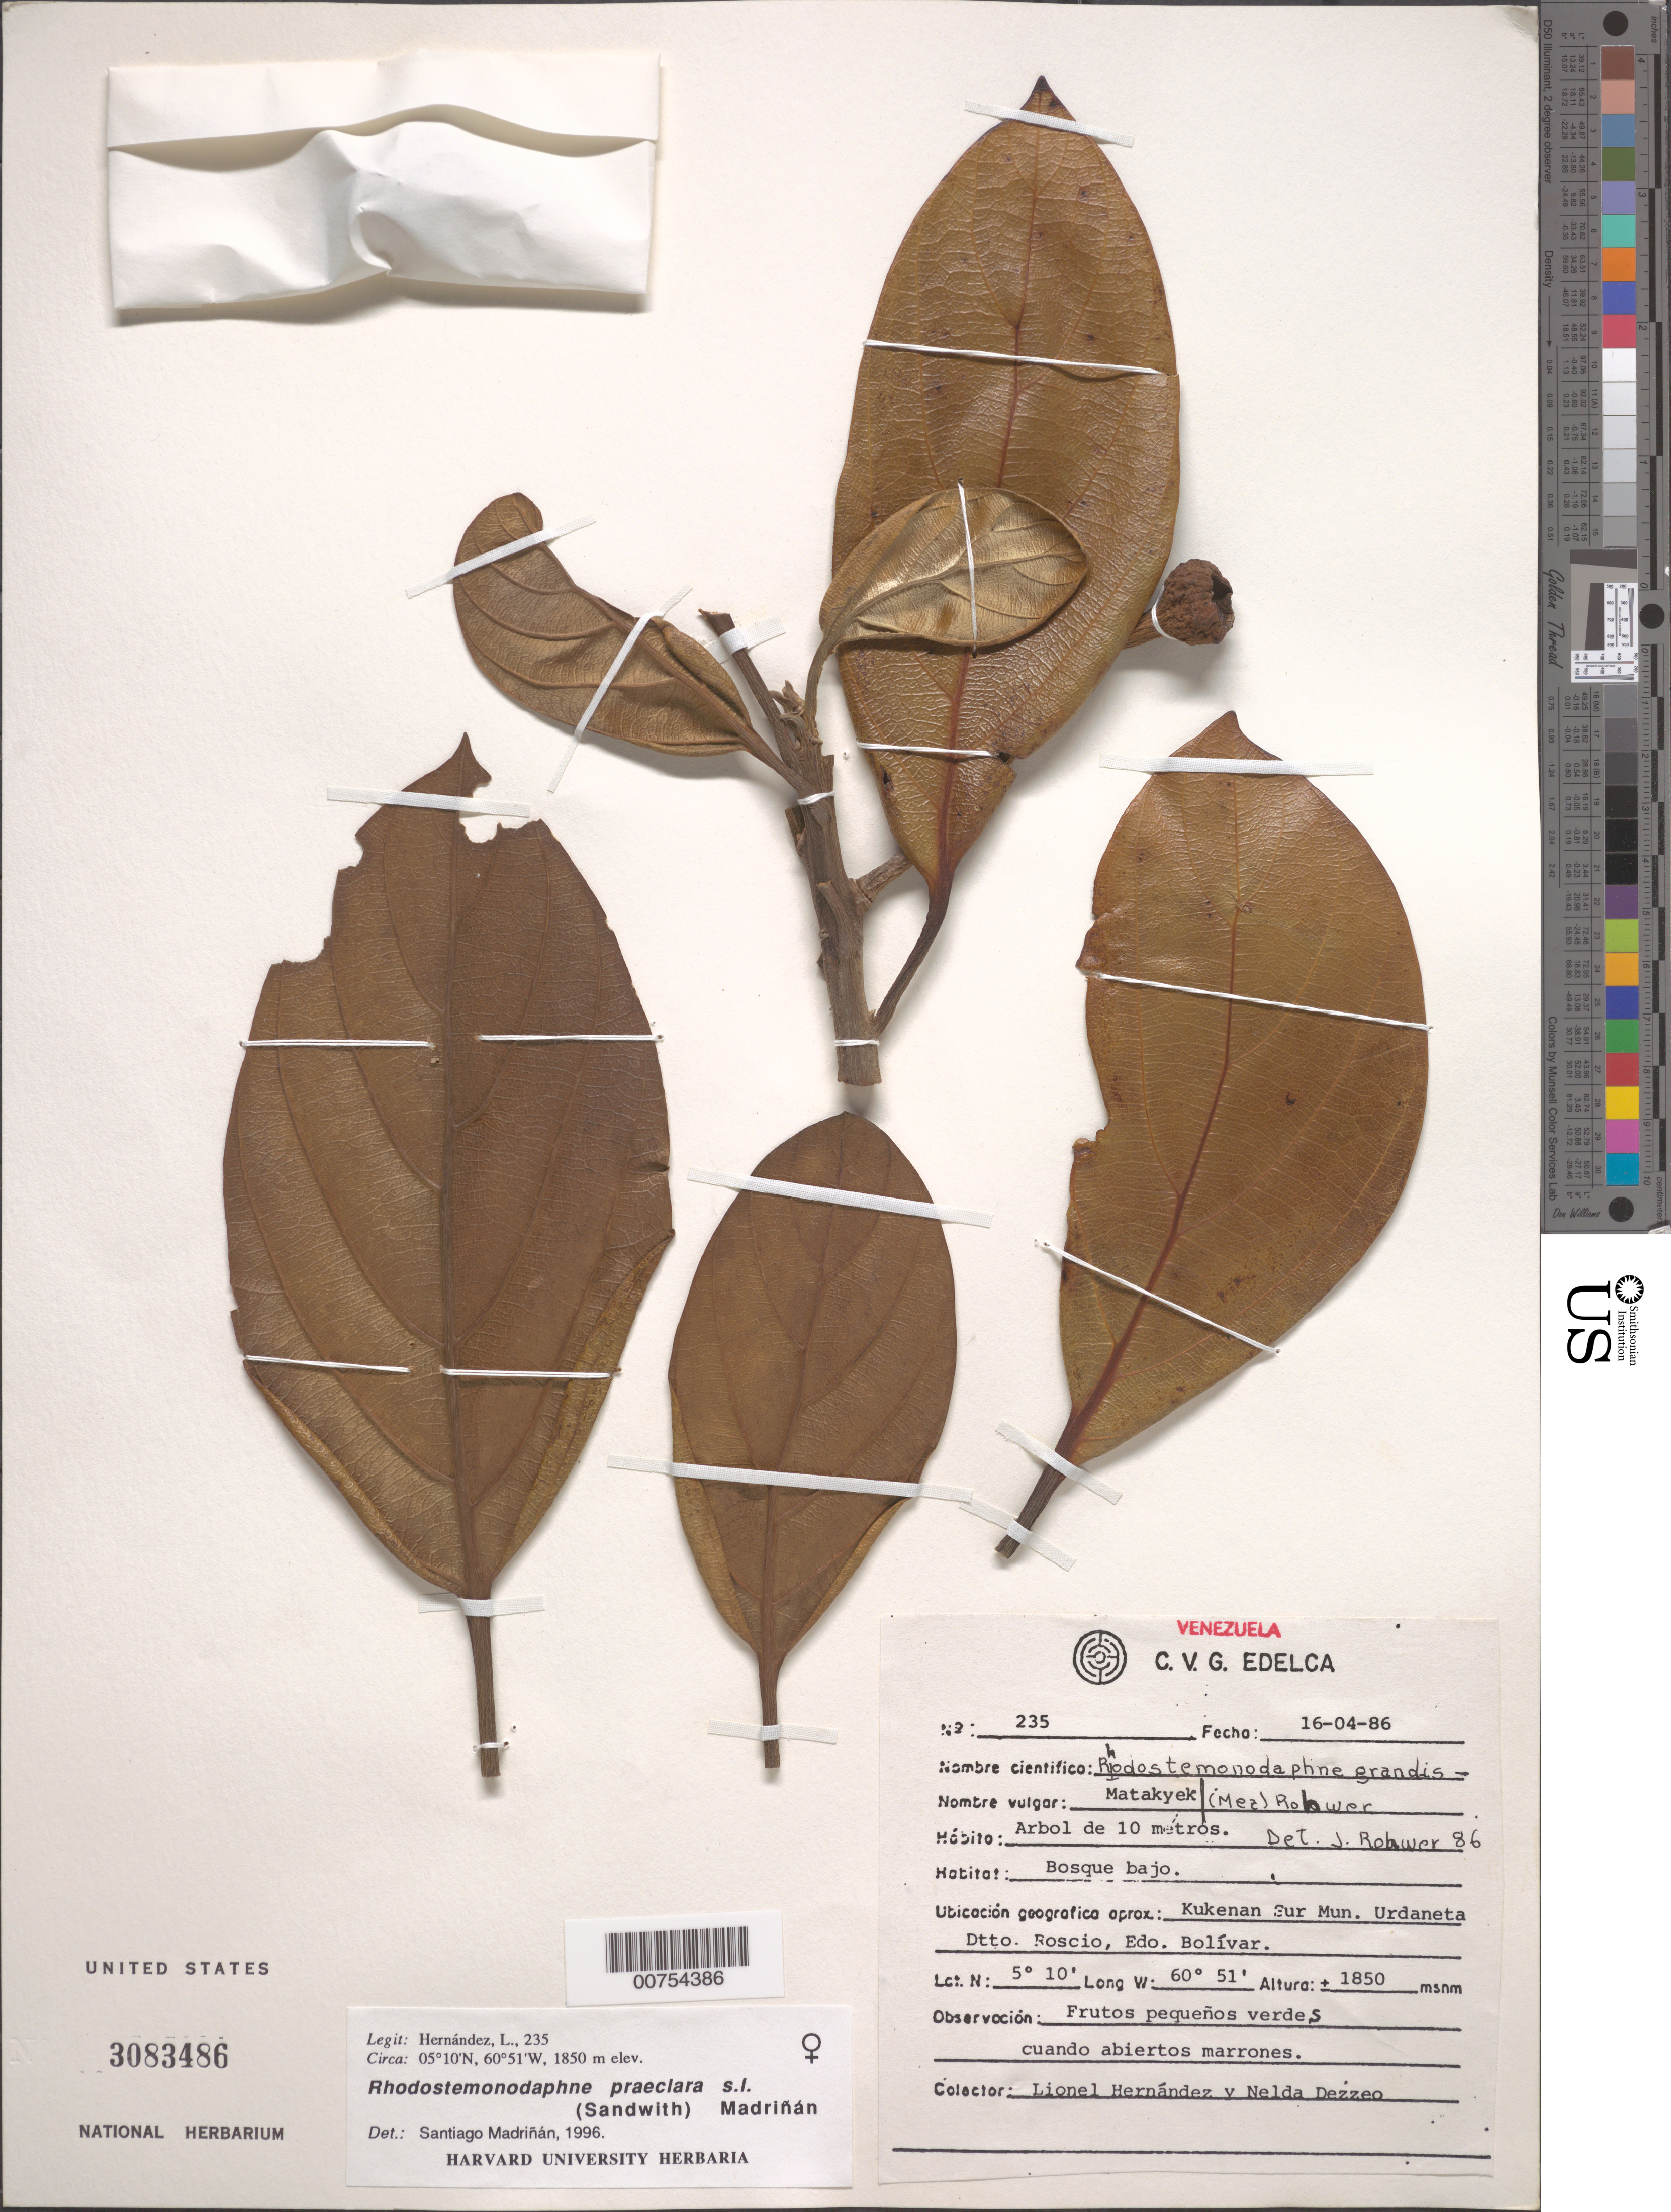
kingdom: Plantae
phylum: Tracheophyta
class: Magnoliopsida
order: Laurales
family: Lauraceae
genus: Rhodostemonodaphne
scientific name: Rhodostemonodaphne praeclara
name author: (Sandwith) Madriñán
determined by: Madriñán, S.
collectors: L. Hernández & N. Dezzeo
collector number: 235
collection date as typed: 16-Apr-86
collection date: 1986-04-16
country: Venezuela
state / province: Bolívar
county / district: Roscio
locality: Mun. Urdaneta, Kukenah Sur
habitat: Low forest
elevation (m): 1850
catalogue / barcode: US 3083486